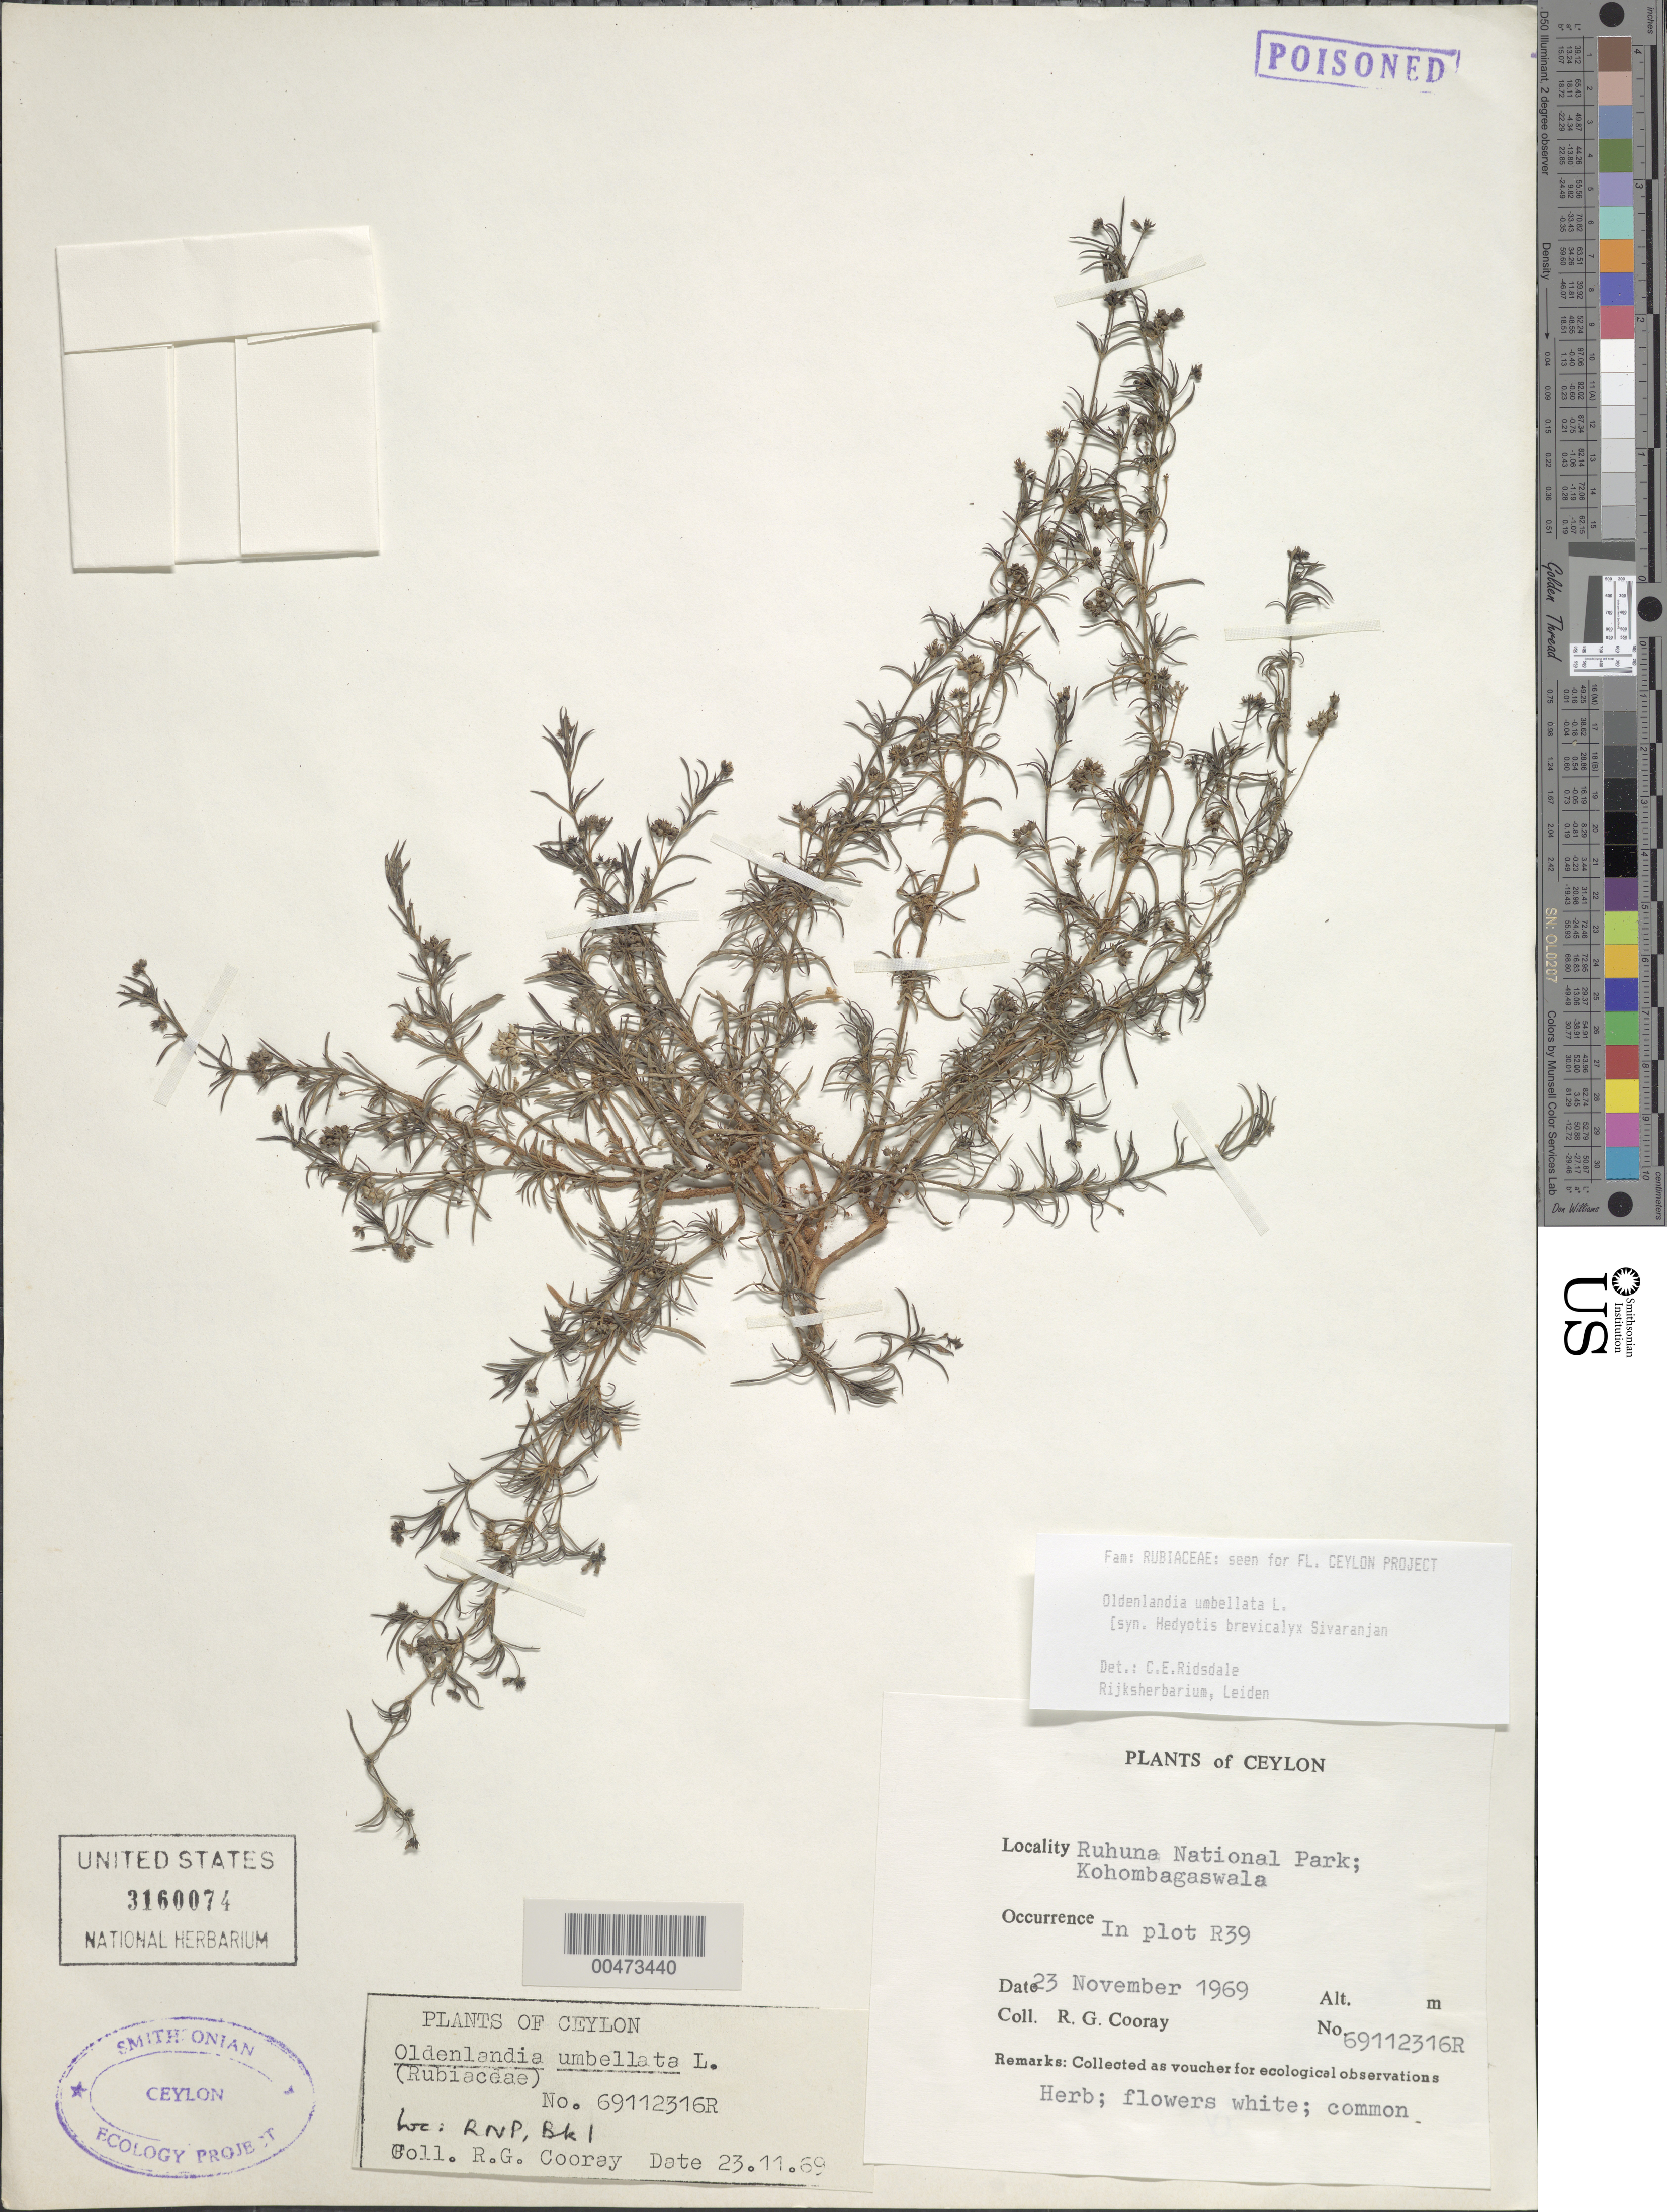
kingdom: Plantae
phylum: Tracheophyta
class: Magnoliopsida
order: Gentianales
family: Rubiaceae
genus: Oldenlandia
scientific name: Oldenlandia umbellata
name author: L.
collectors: R. Cooray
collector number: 69112316R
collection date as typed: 23 Nov 1969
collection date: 1969-11-23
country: Sri Lanka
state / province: Southern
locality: Ruhuna Natl. Park, Kohombagaswala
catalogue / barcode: US 3160074